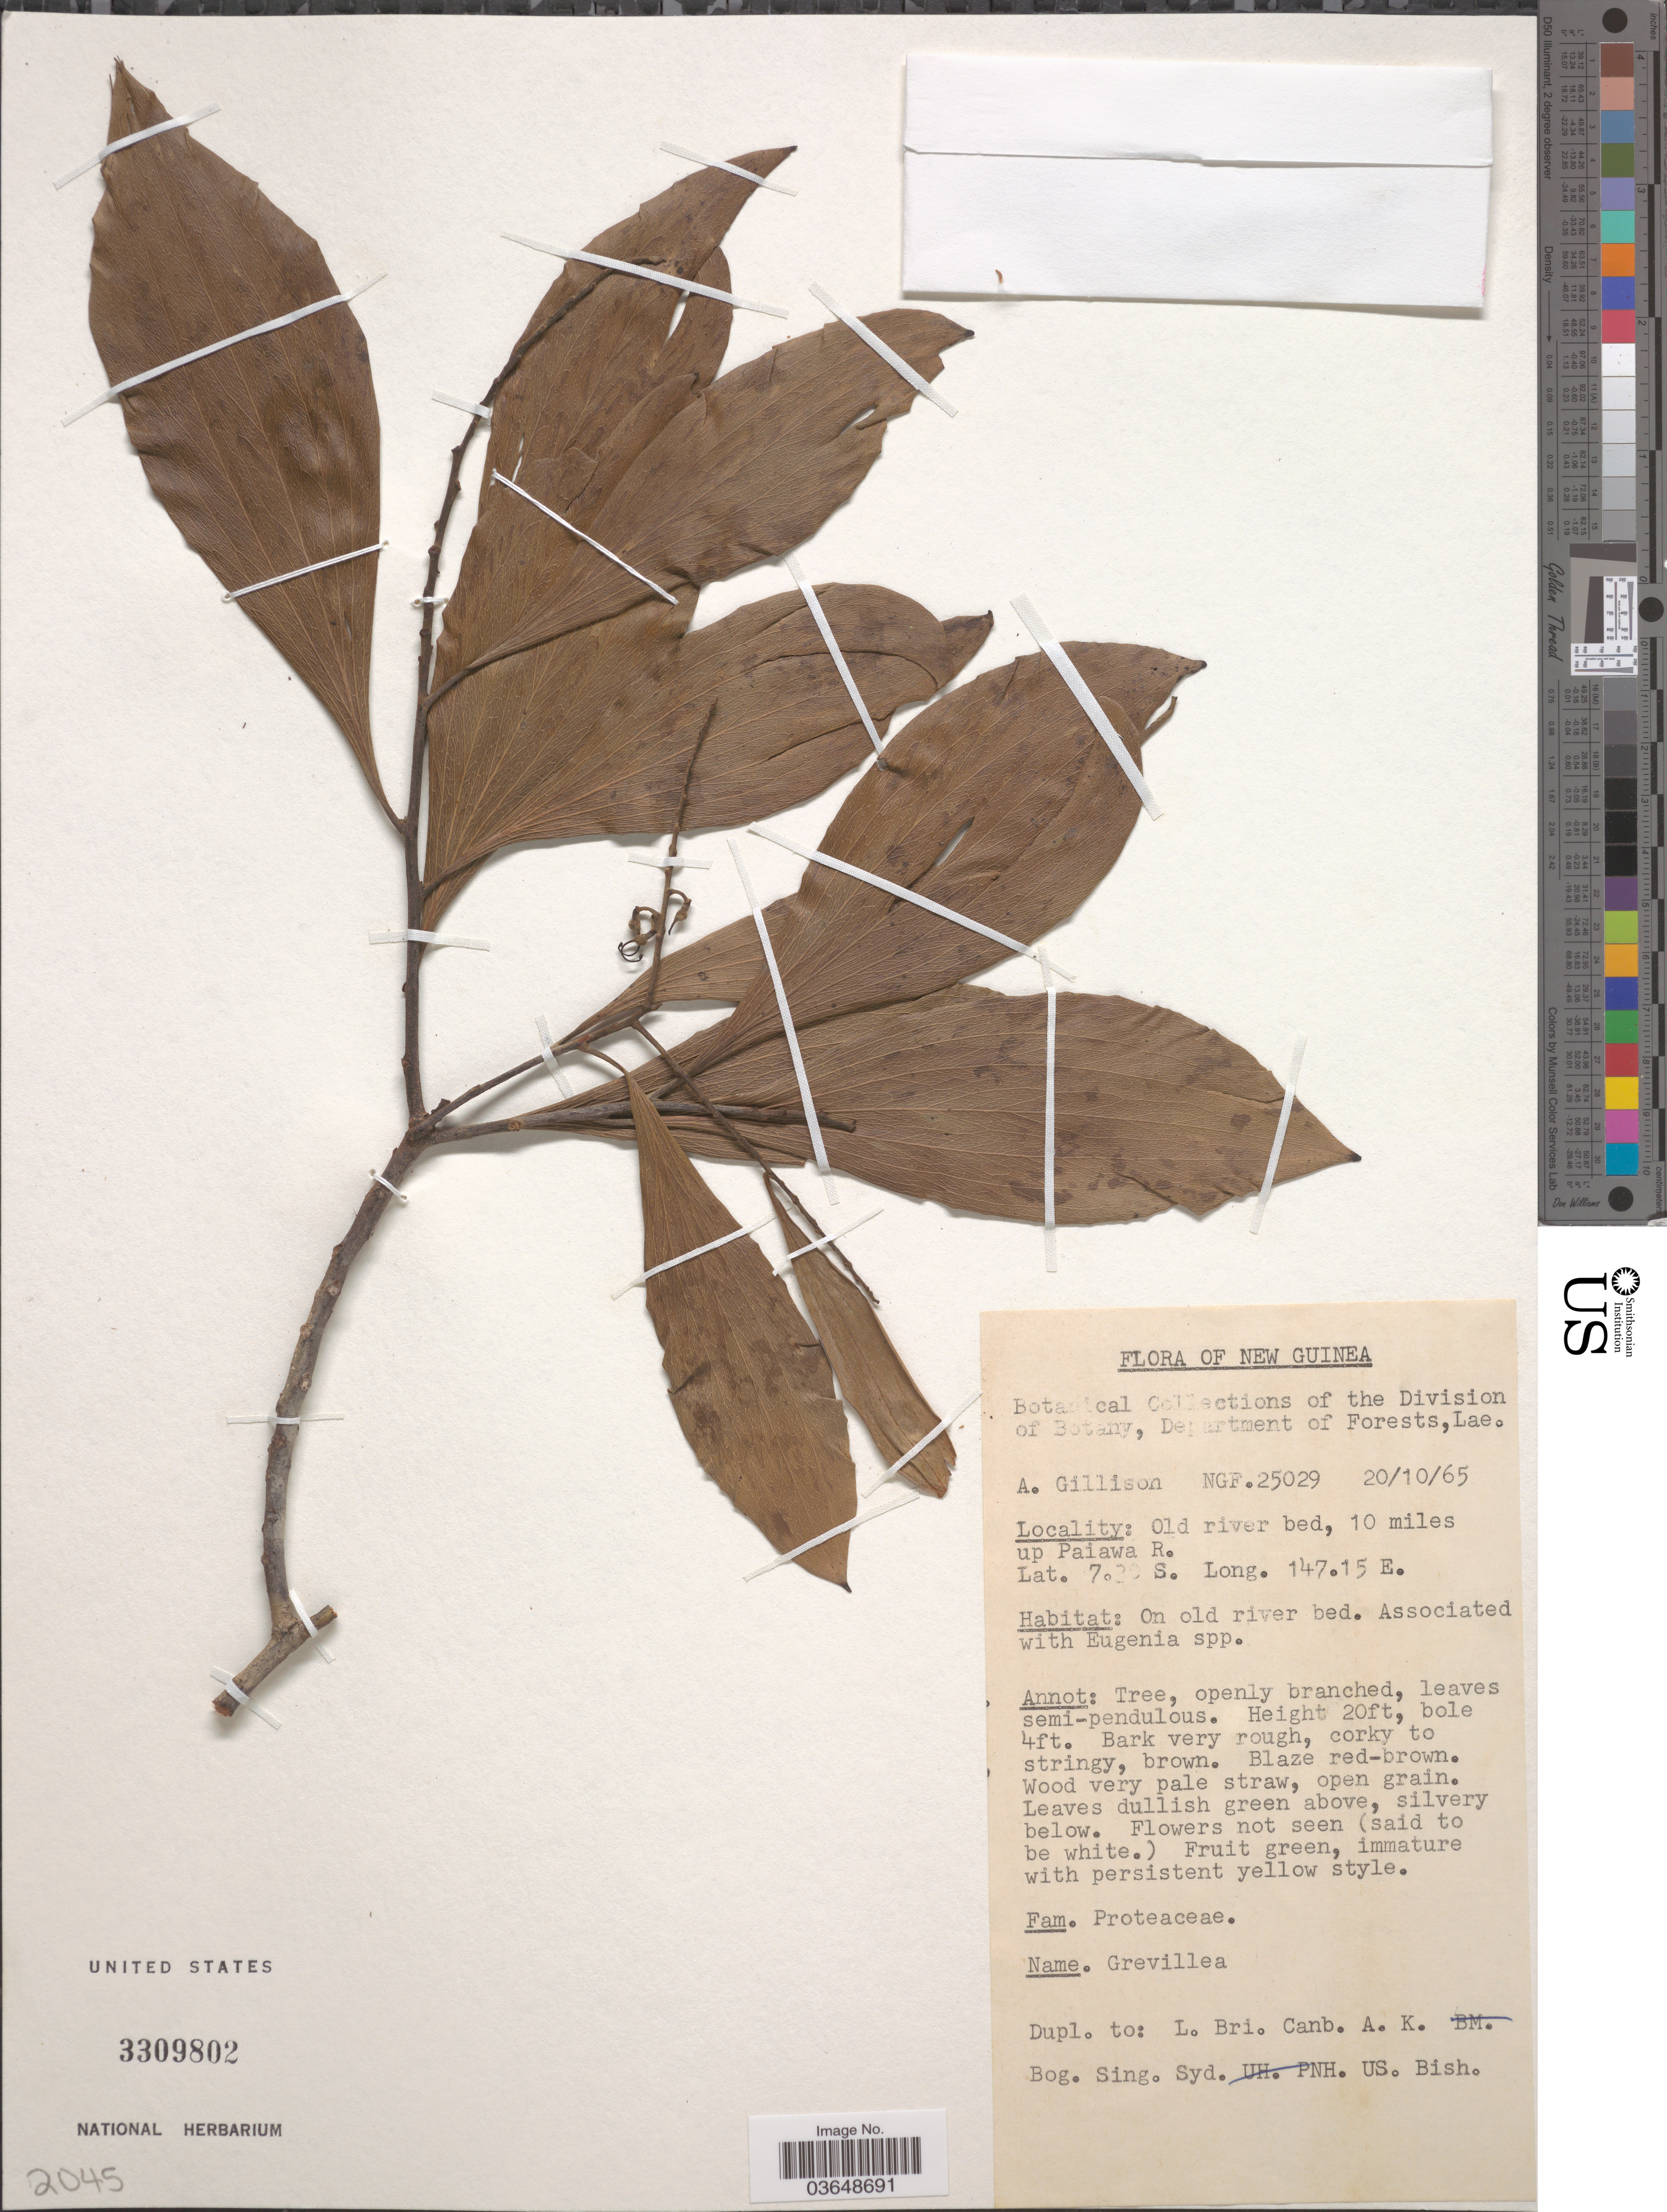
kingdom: Plantae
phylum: Tracheophyta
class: Magnoliopsida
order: Proteales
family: Proteaceae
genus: Grevillea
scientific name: Grevillea sp.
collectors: A. Gillison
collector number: NGF25029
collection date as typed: Transcribed d/m/y: 20/10/65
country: Papua New Guinea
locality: New Guinea. Old river bed, 10 miles up Palawa R.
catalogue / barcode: US 3309802